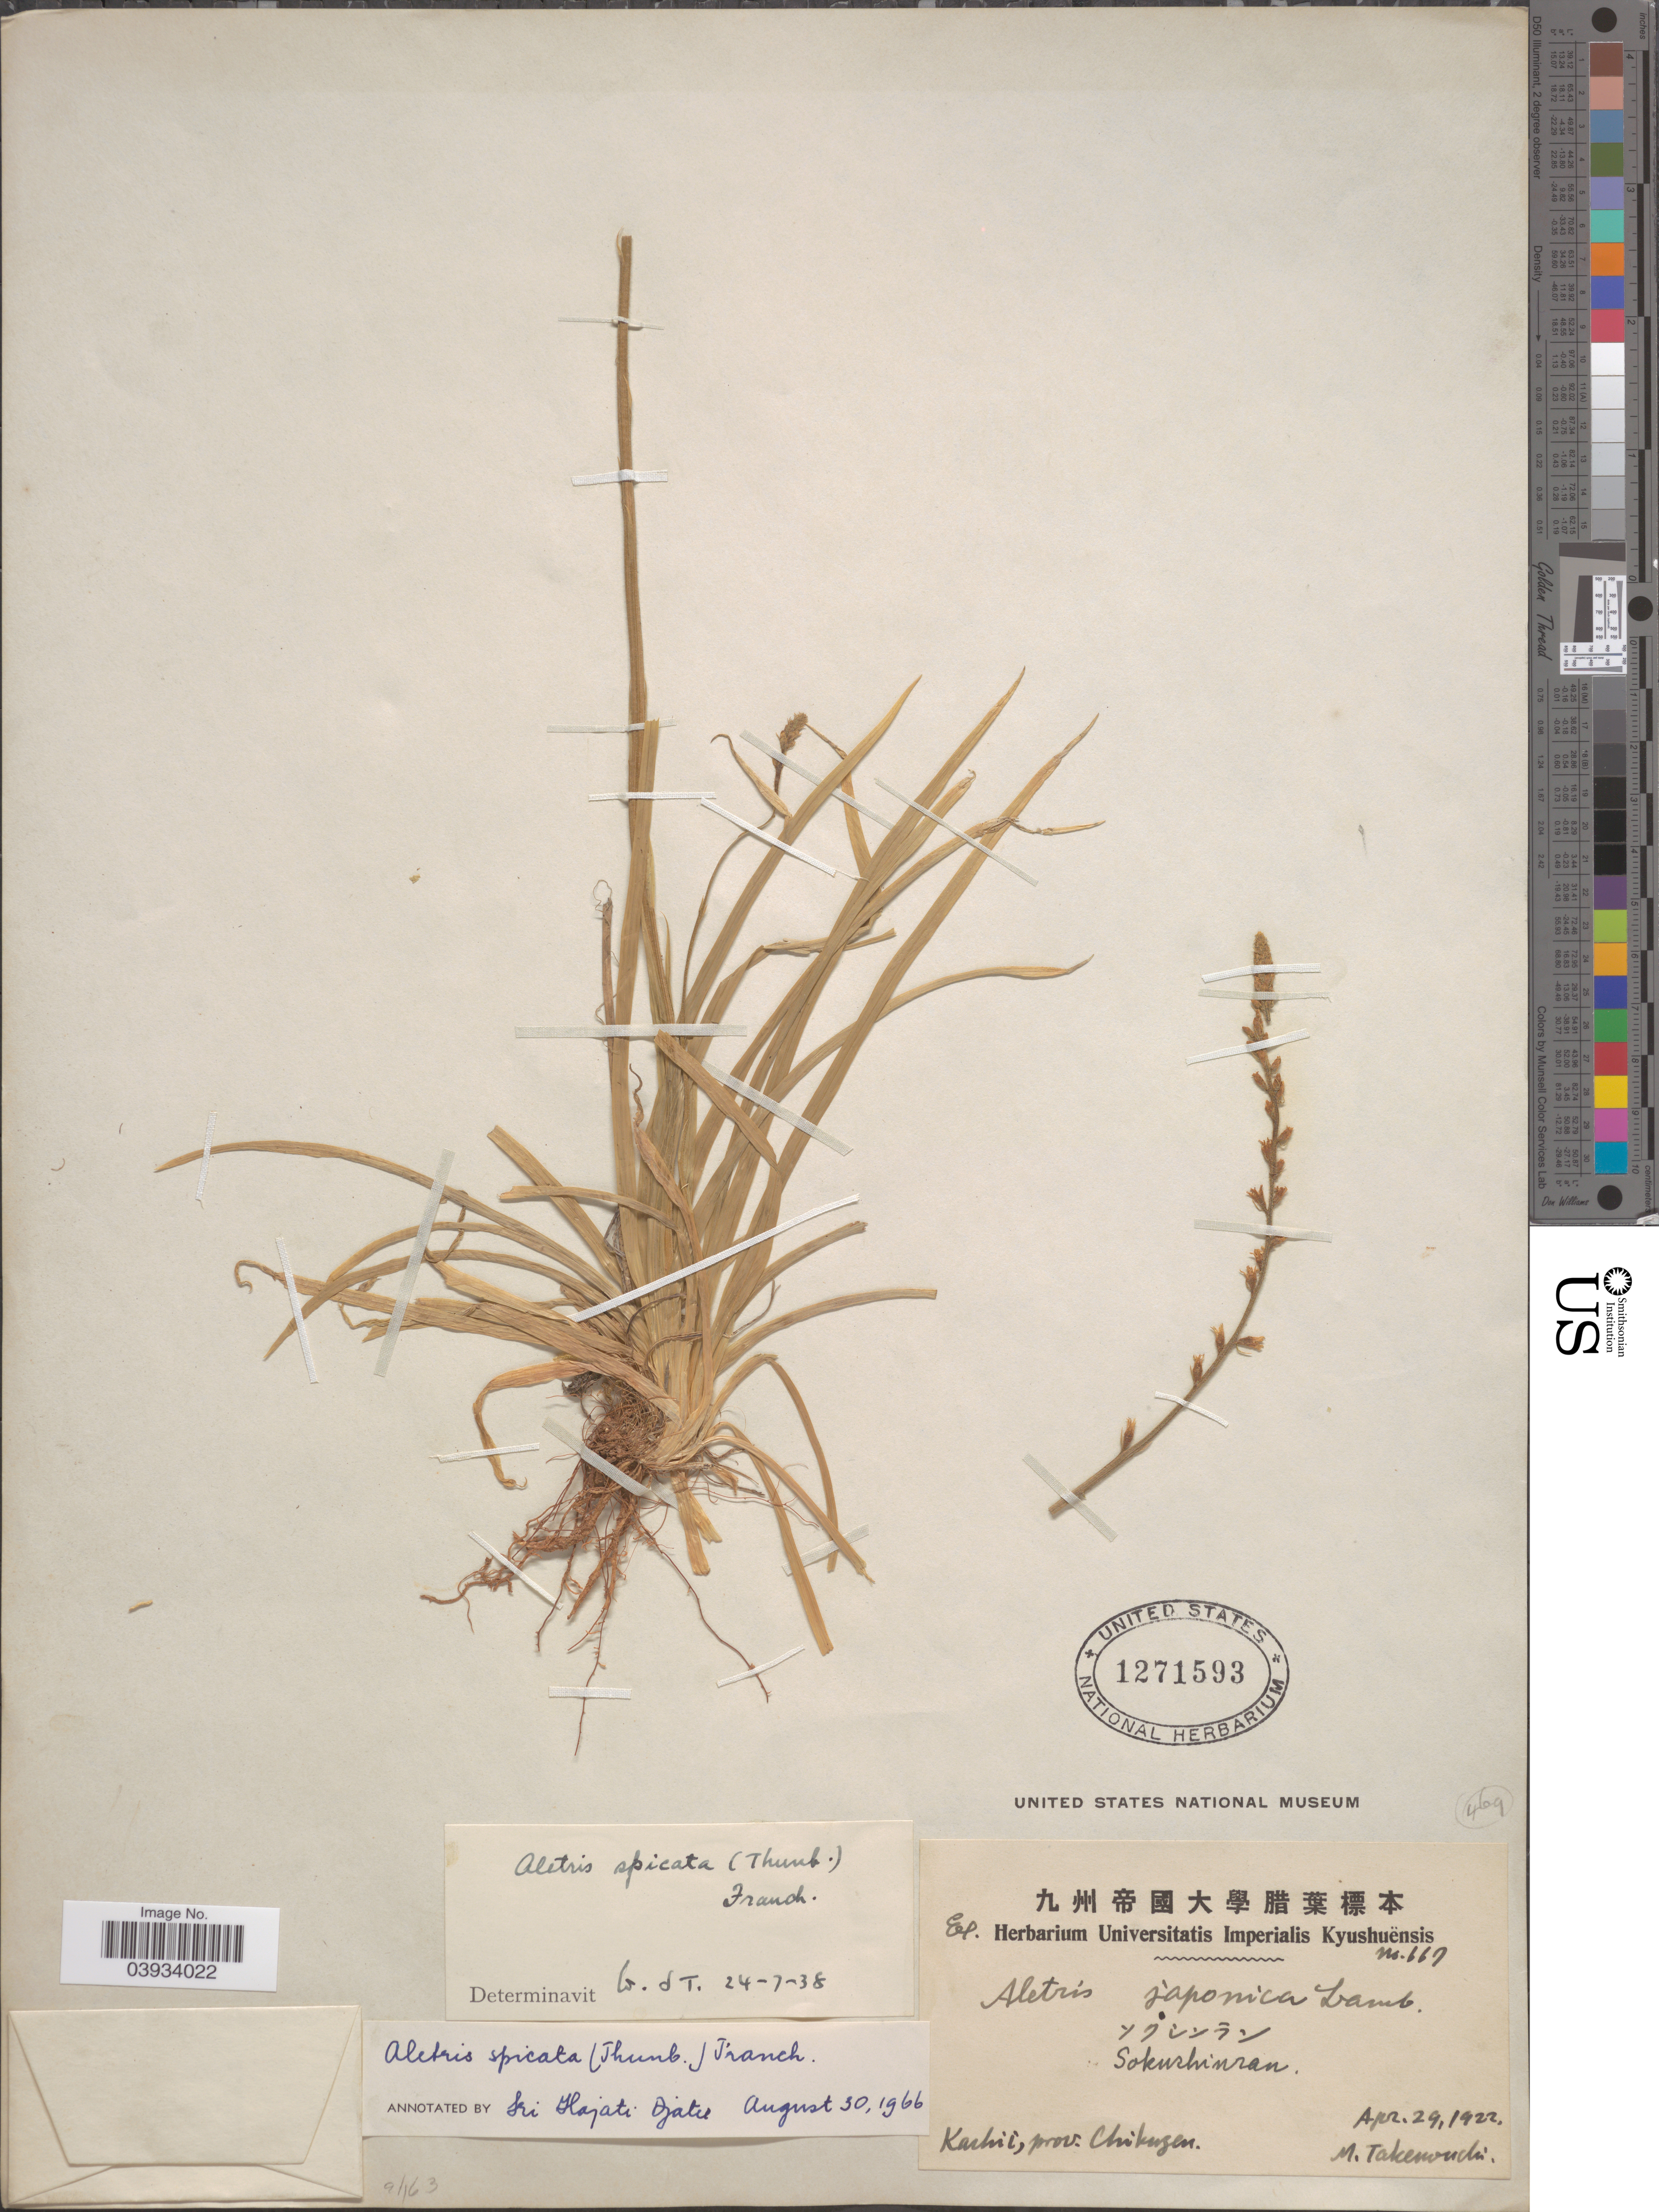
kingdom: Plantae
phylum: Tracheophyta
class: Liliopsida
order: Dioscoreales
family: Nartheciaceae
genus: Aletris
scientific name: Aletris spicata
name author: (Thunb.) Franch.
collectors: M. Takenouchi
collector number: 677*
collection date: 1922-04-29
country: Japan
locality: Kashii, Prov. Chikuzen.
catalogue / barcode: US 1271593